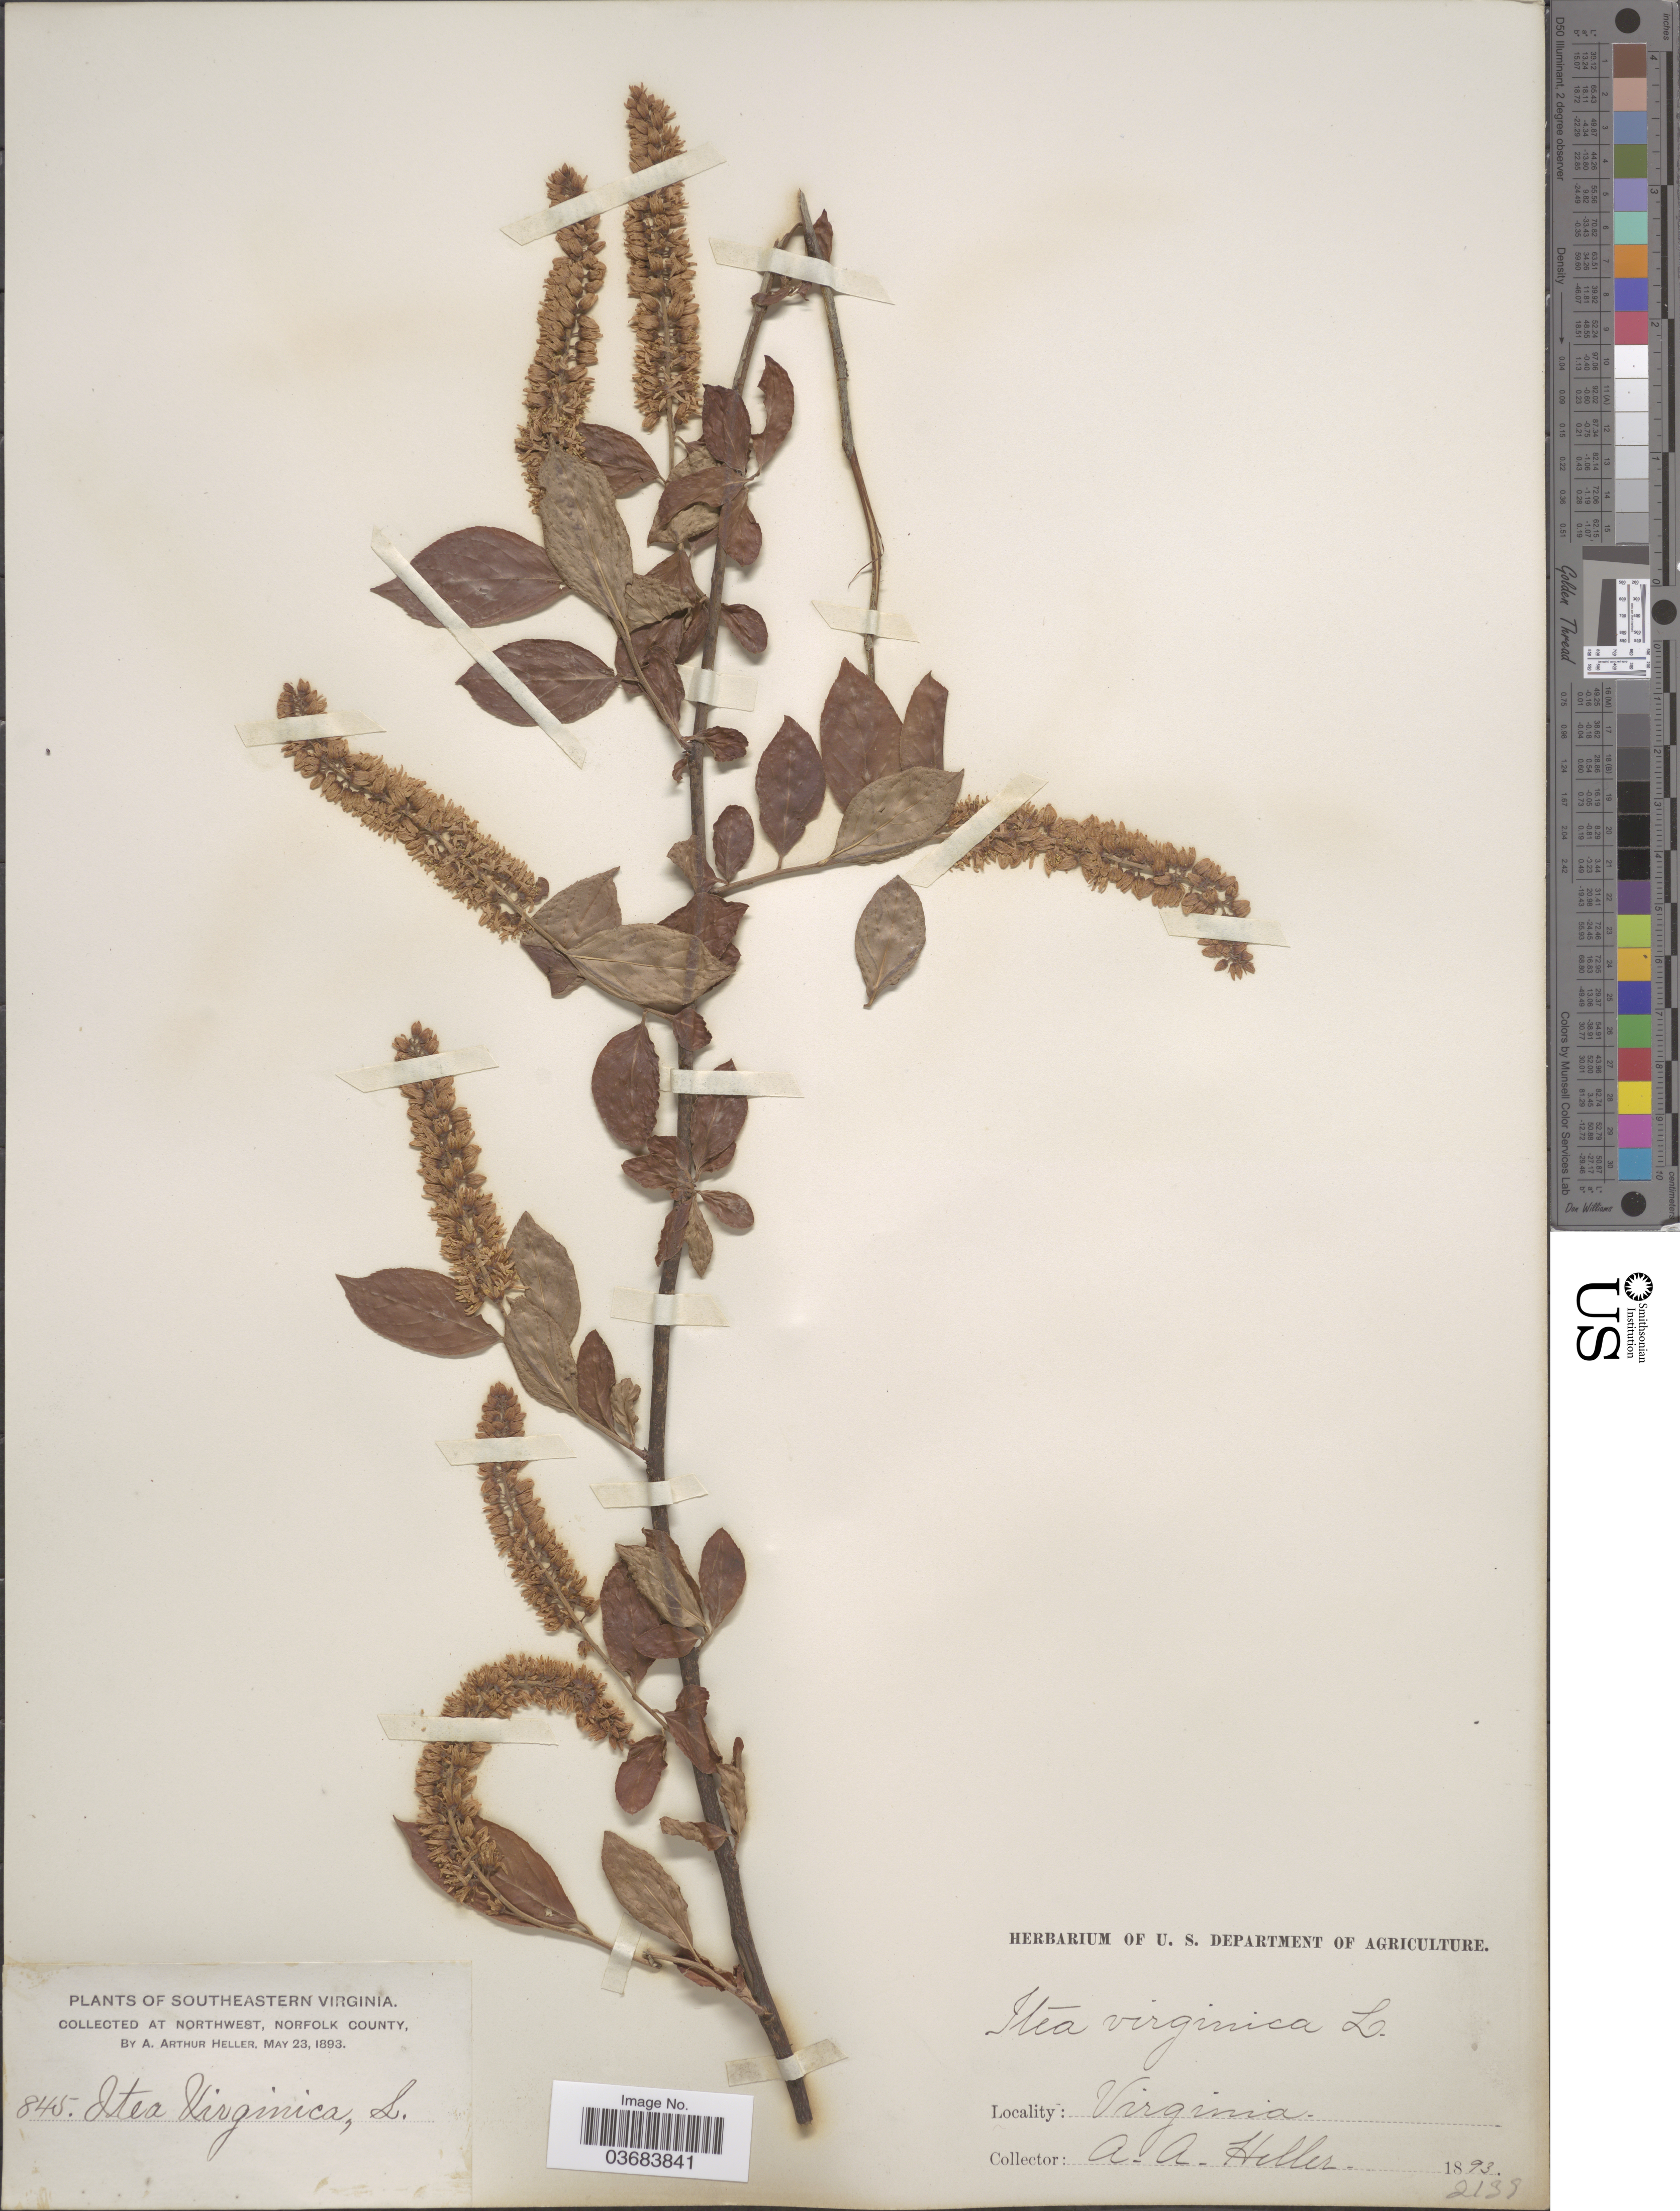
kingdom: Plantae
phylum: Tracheophyta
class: Magnoliopsida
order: Saxifragales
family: Iteaceae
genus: Itea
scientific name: Itea virginica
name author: L.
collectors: A. A. Heller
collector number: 845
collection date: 1893-05-23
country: United States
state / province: Virginia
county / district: City of Norfolk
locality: Southeastern Virginia. At Northwest, Norfolk County.